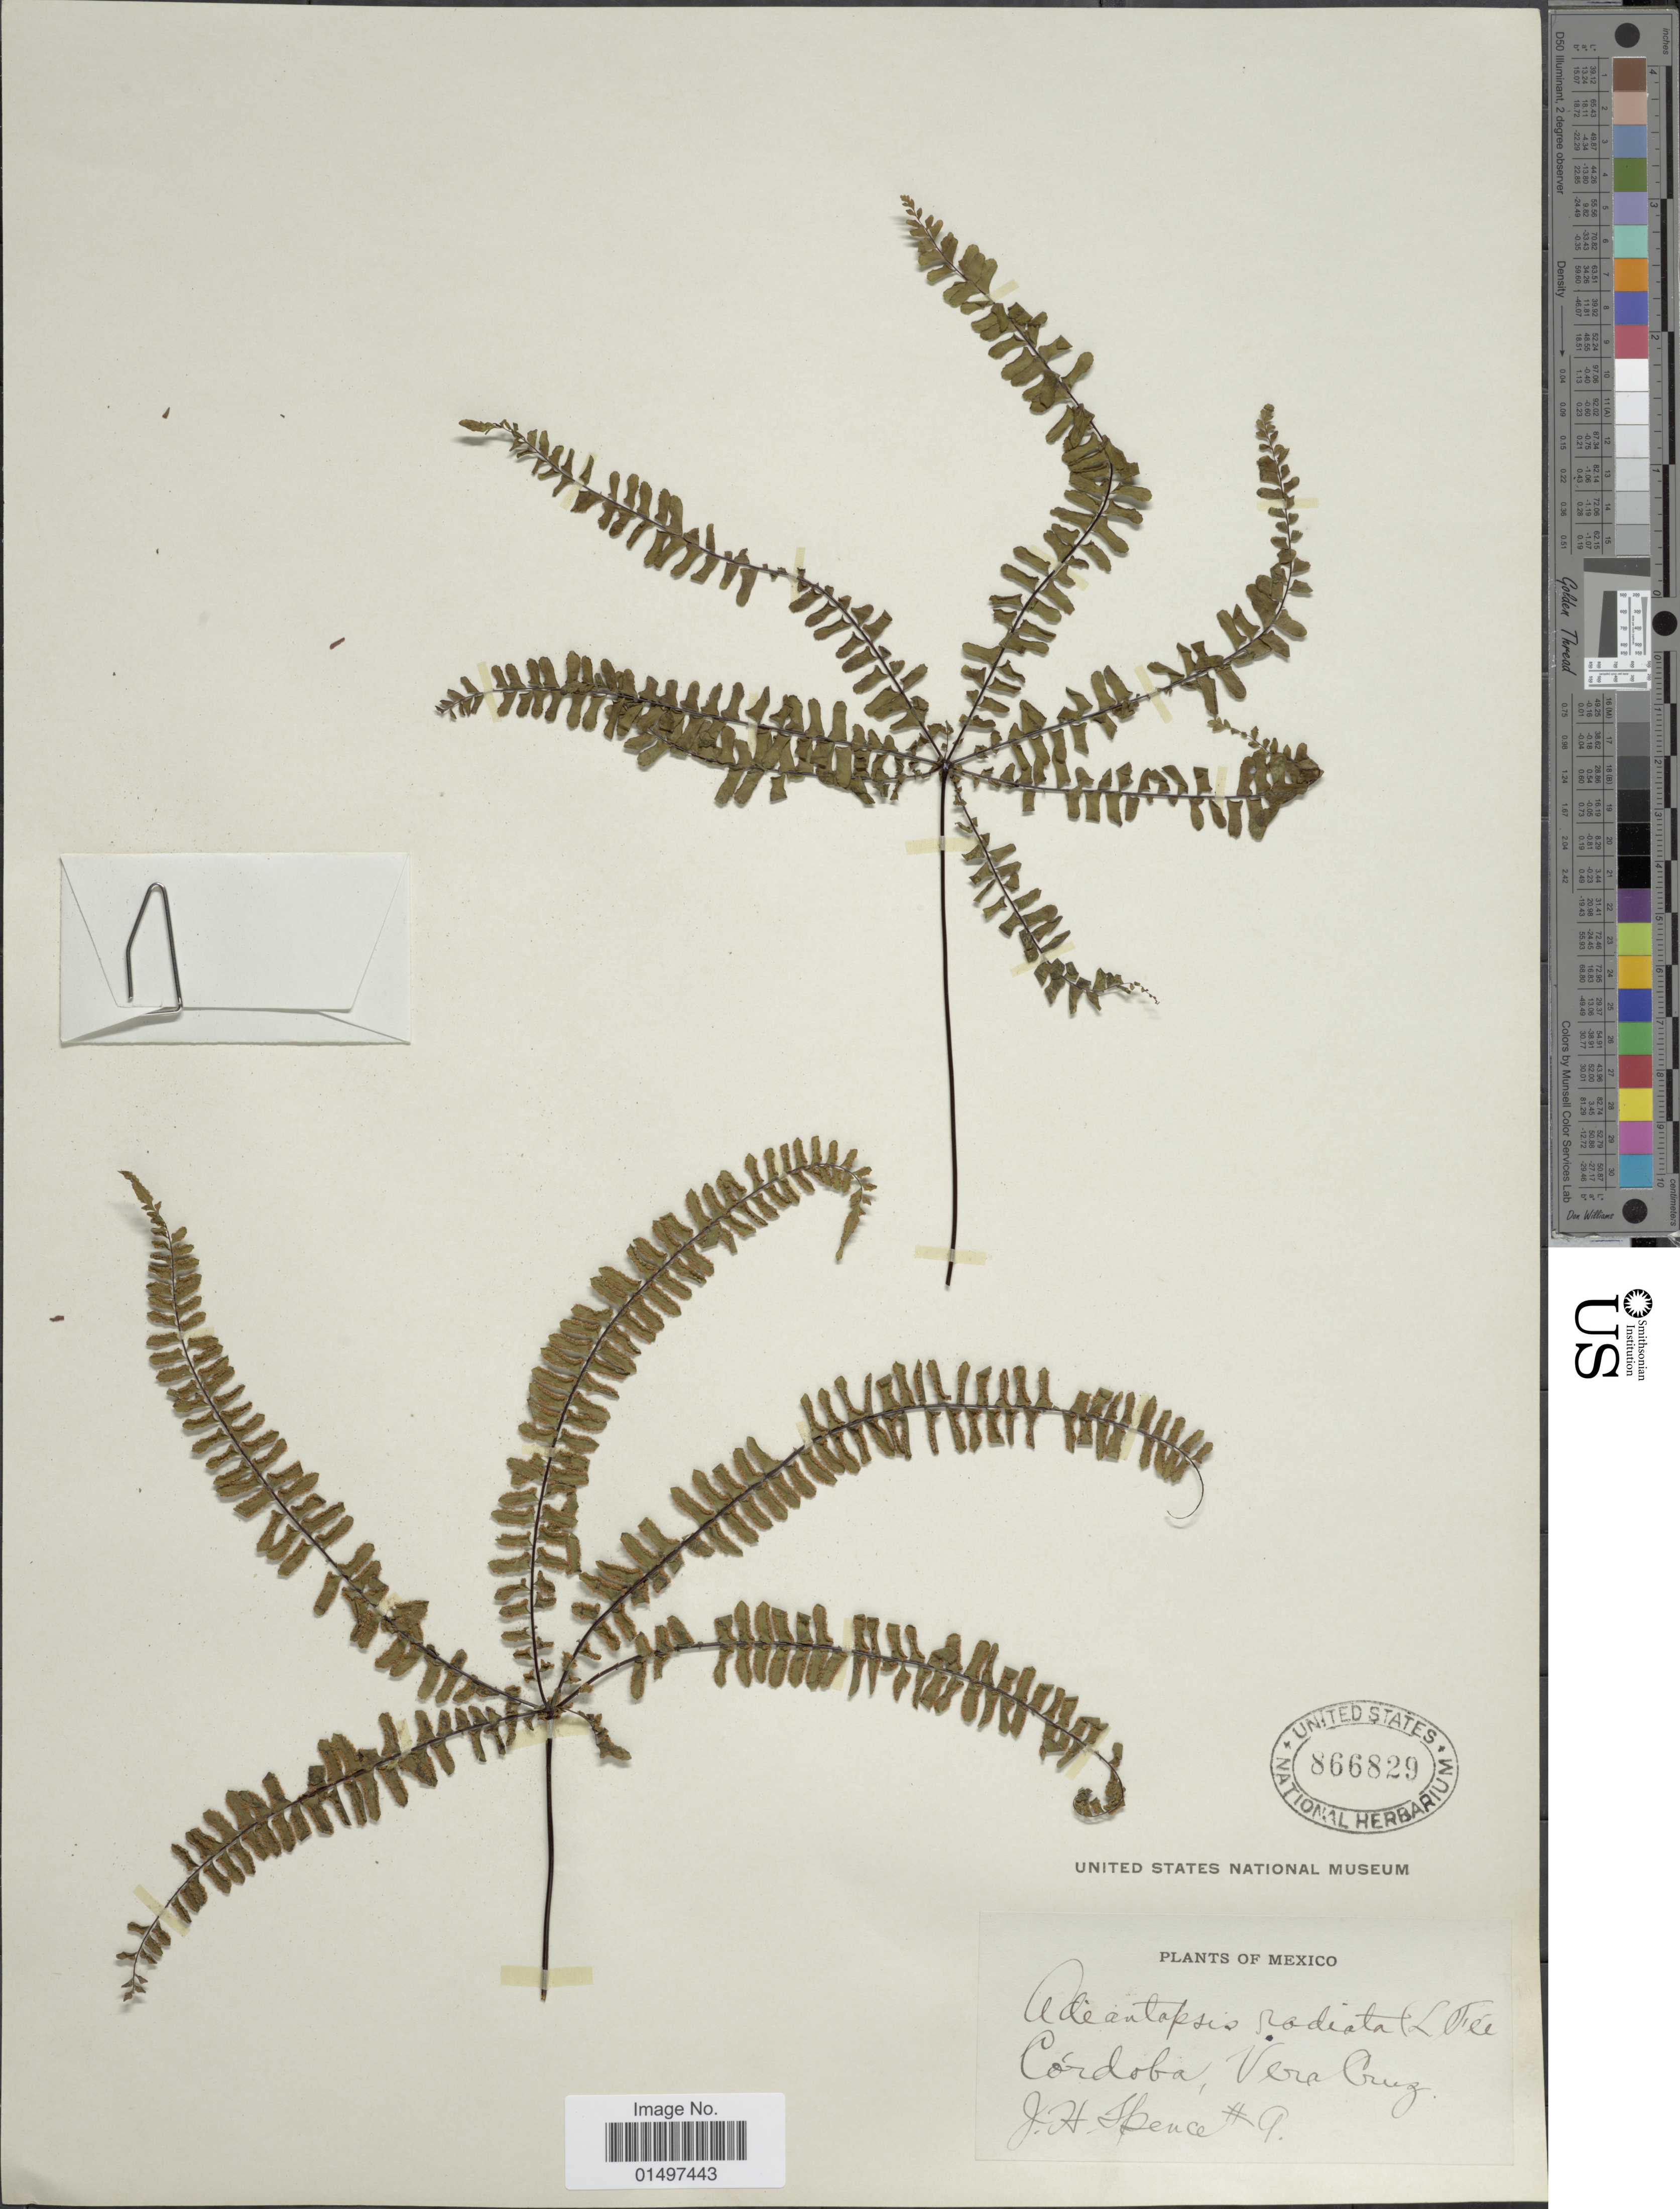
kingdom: Plantae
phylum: Tracheophyta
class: Polypodiopsida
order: Polypodiales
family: Pteridaceae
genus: Adiantopsis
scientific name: Adiantopsis radiata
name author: (L.) Fée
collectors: J. Spence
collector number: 9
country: Mexico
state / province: Veracruz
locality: Cordoba, Vera Cruz.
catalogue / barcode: US 866829